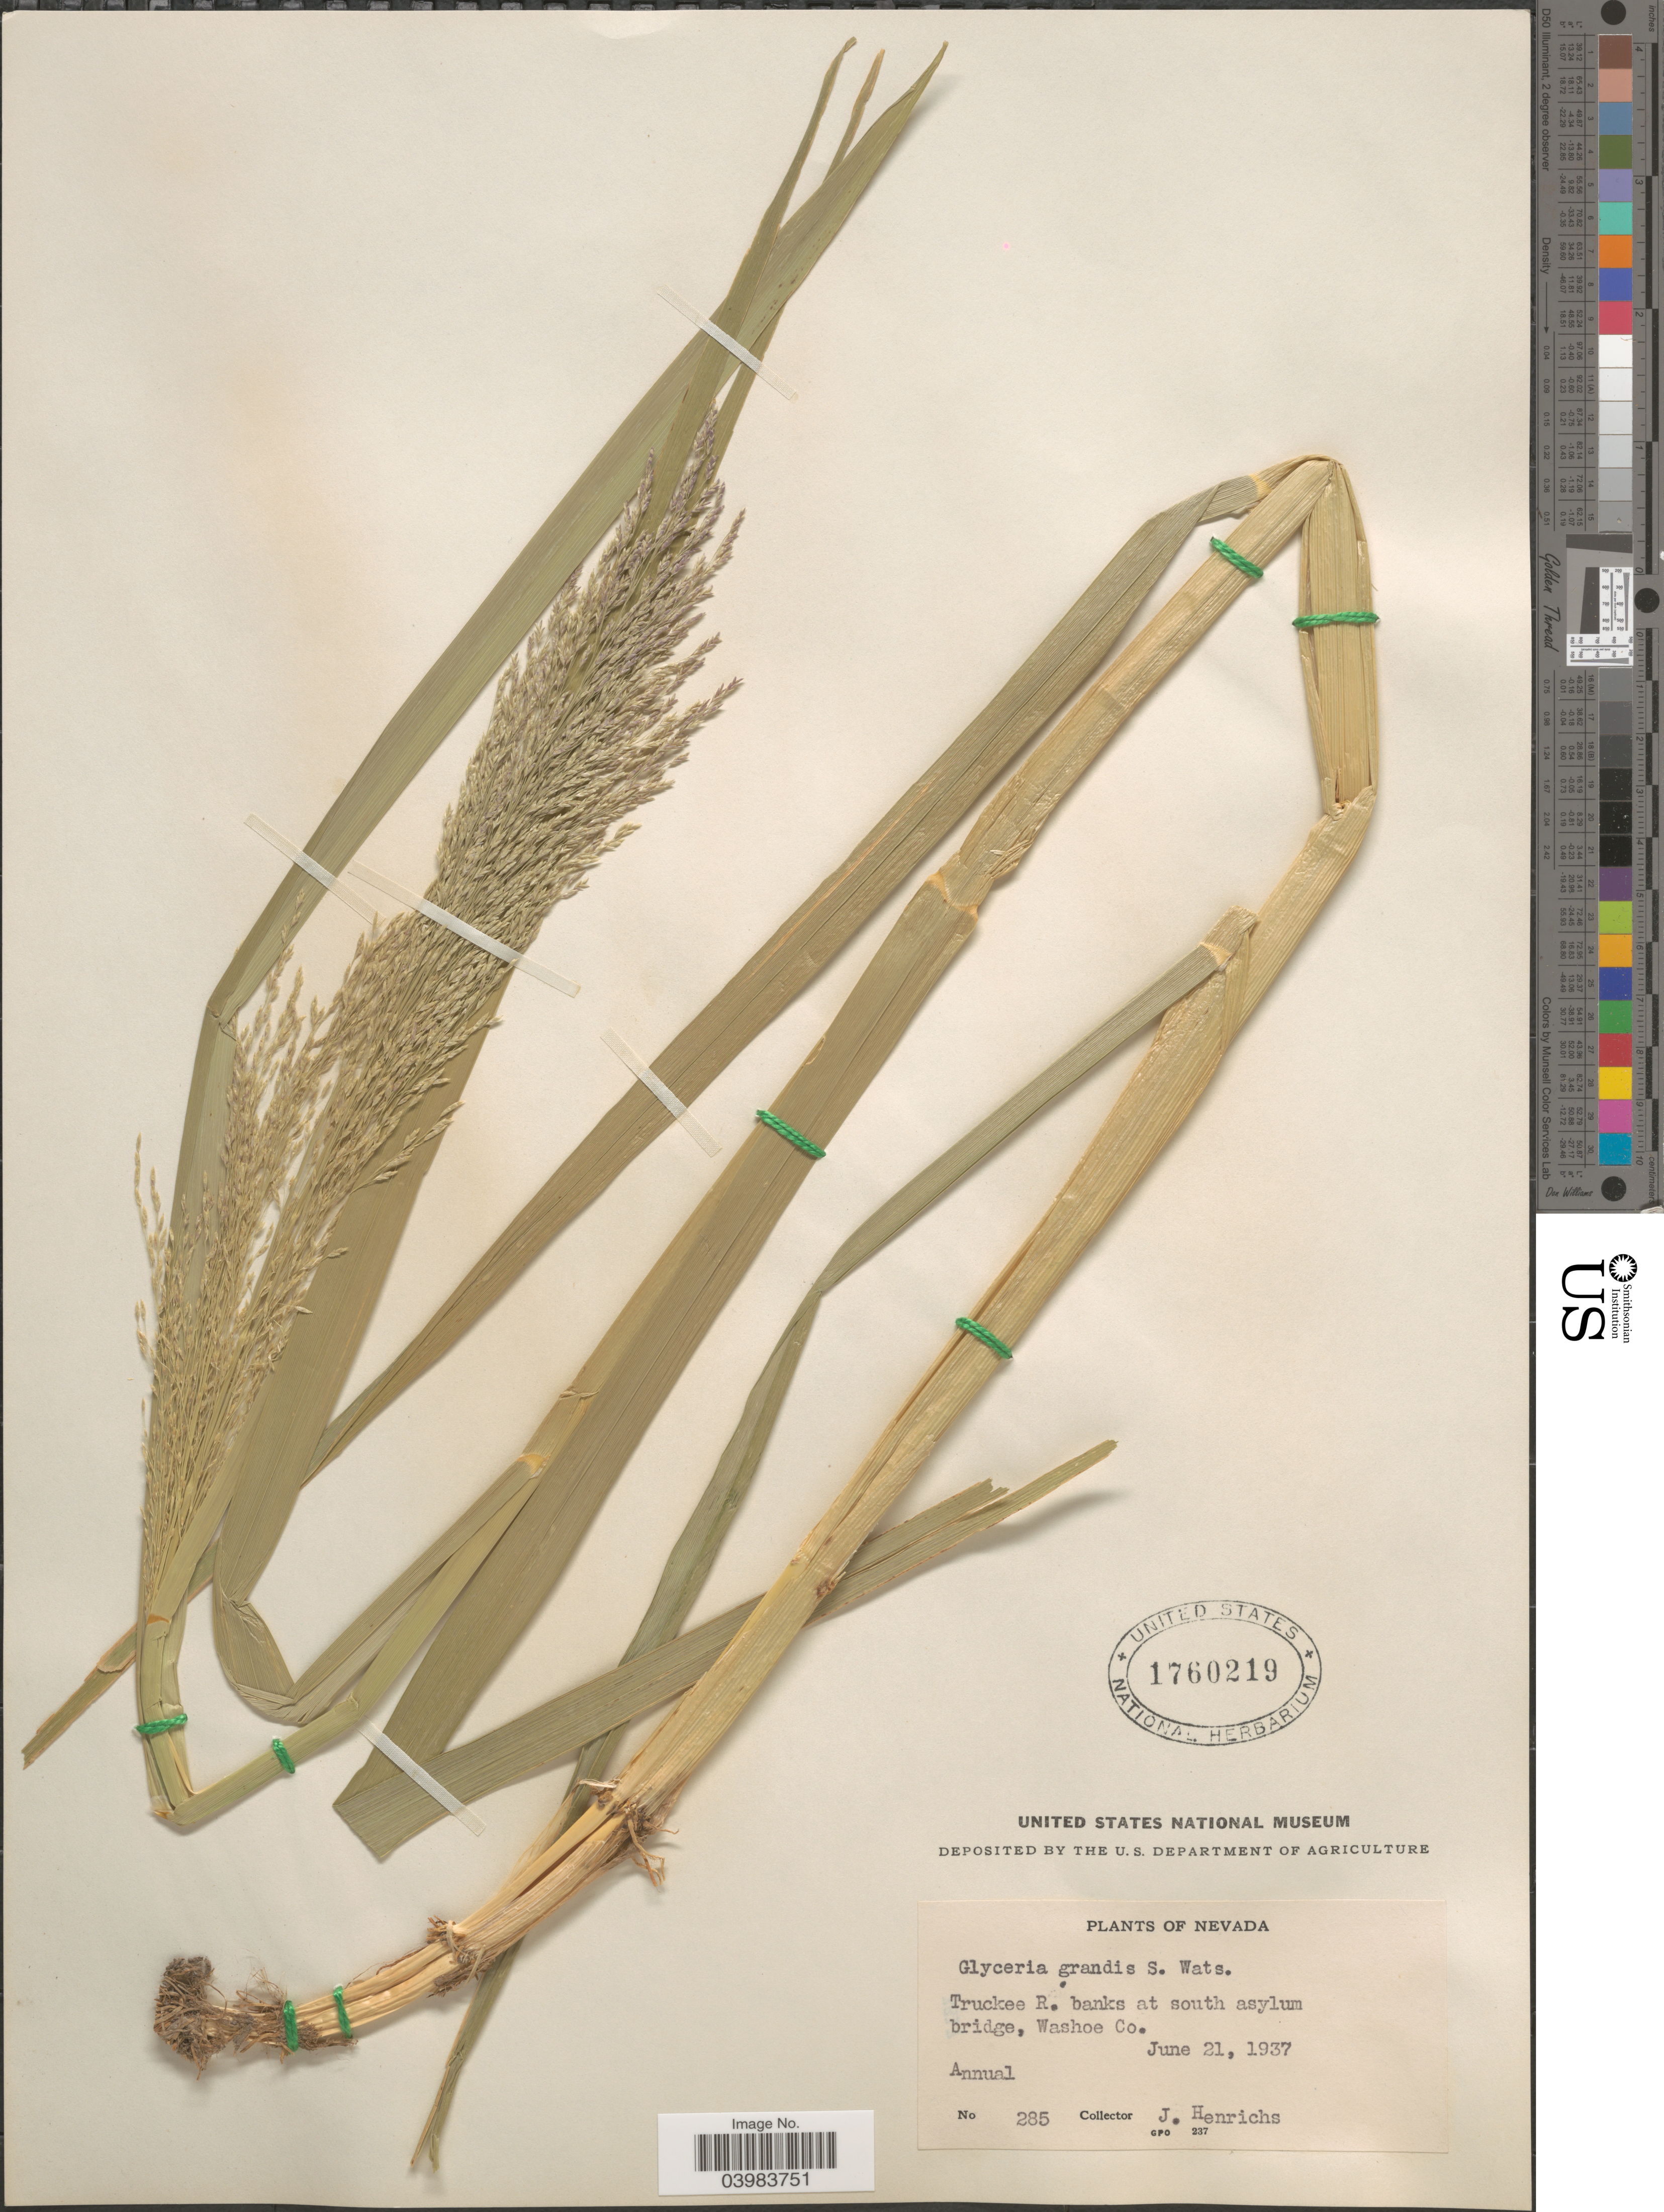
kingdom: Plantae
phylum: Tracheophyta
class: Liliopsida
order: Poales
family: Poaceae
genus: Glyceria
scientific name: Glyceria grandis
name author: S. Watson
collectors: J. Henrichs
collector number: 285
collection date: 1937-06-21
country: United States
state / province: Nevada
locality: Truckee R. banks at south asylum bridge, Washoe Co.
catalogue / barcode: US 1760219